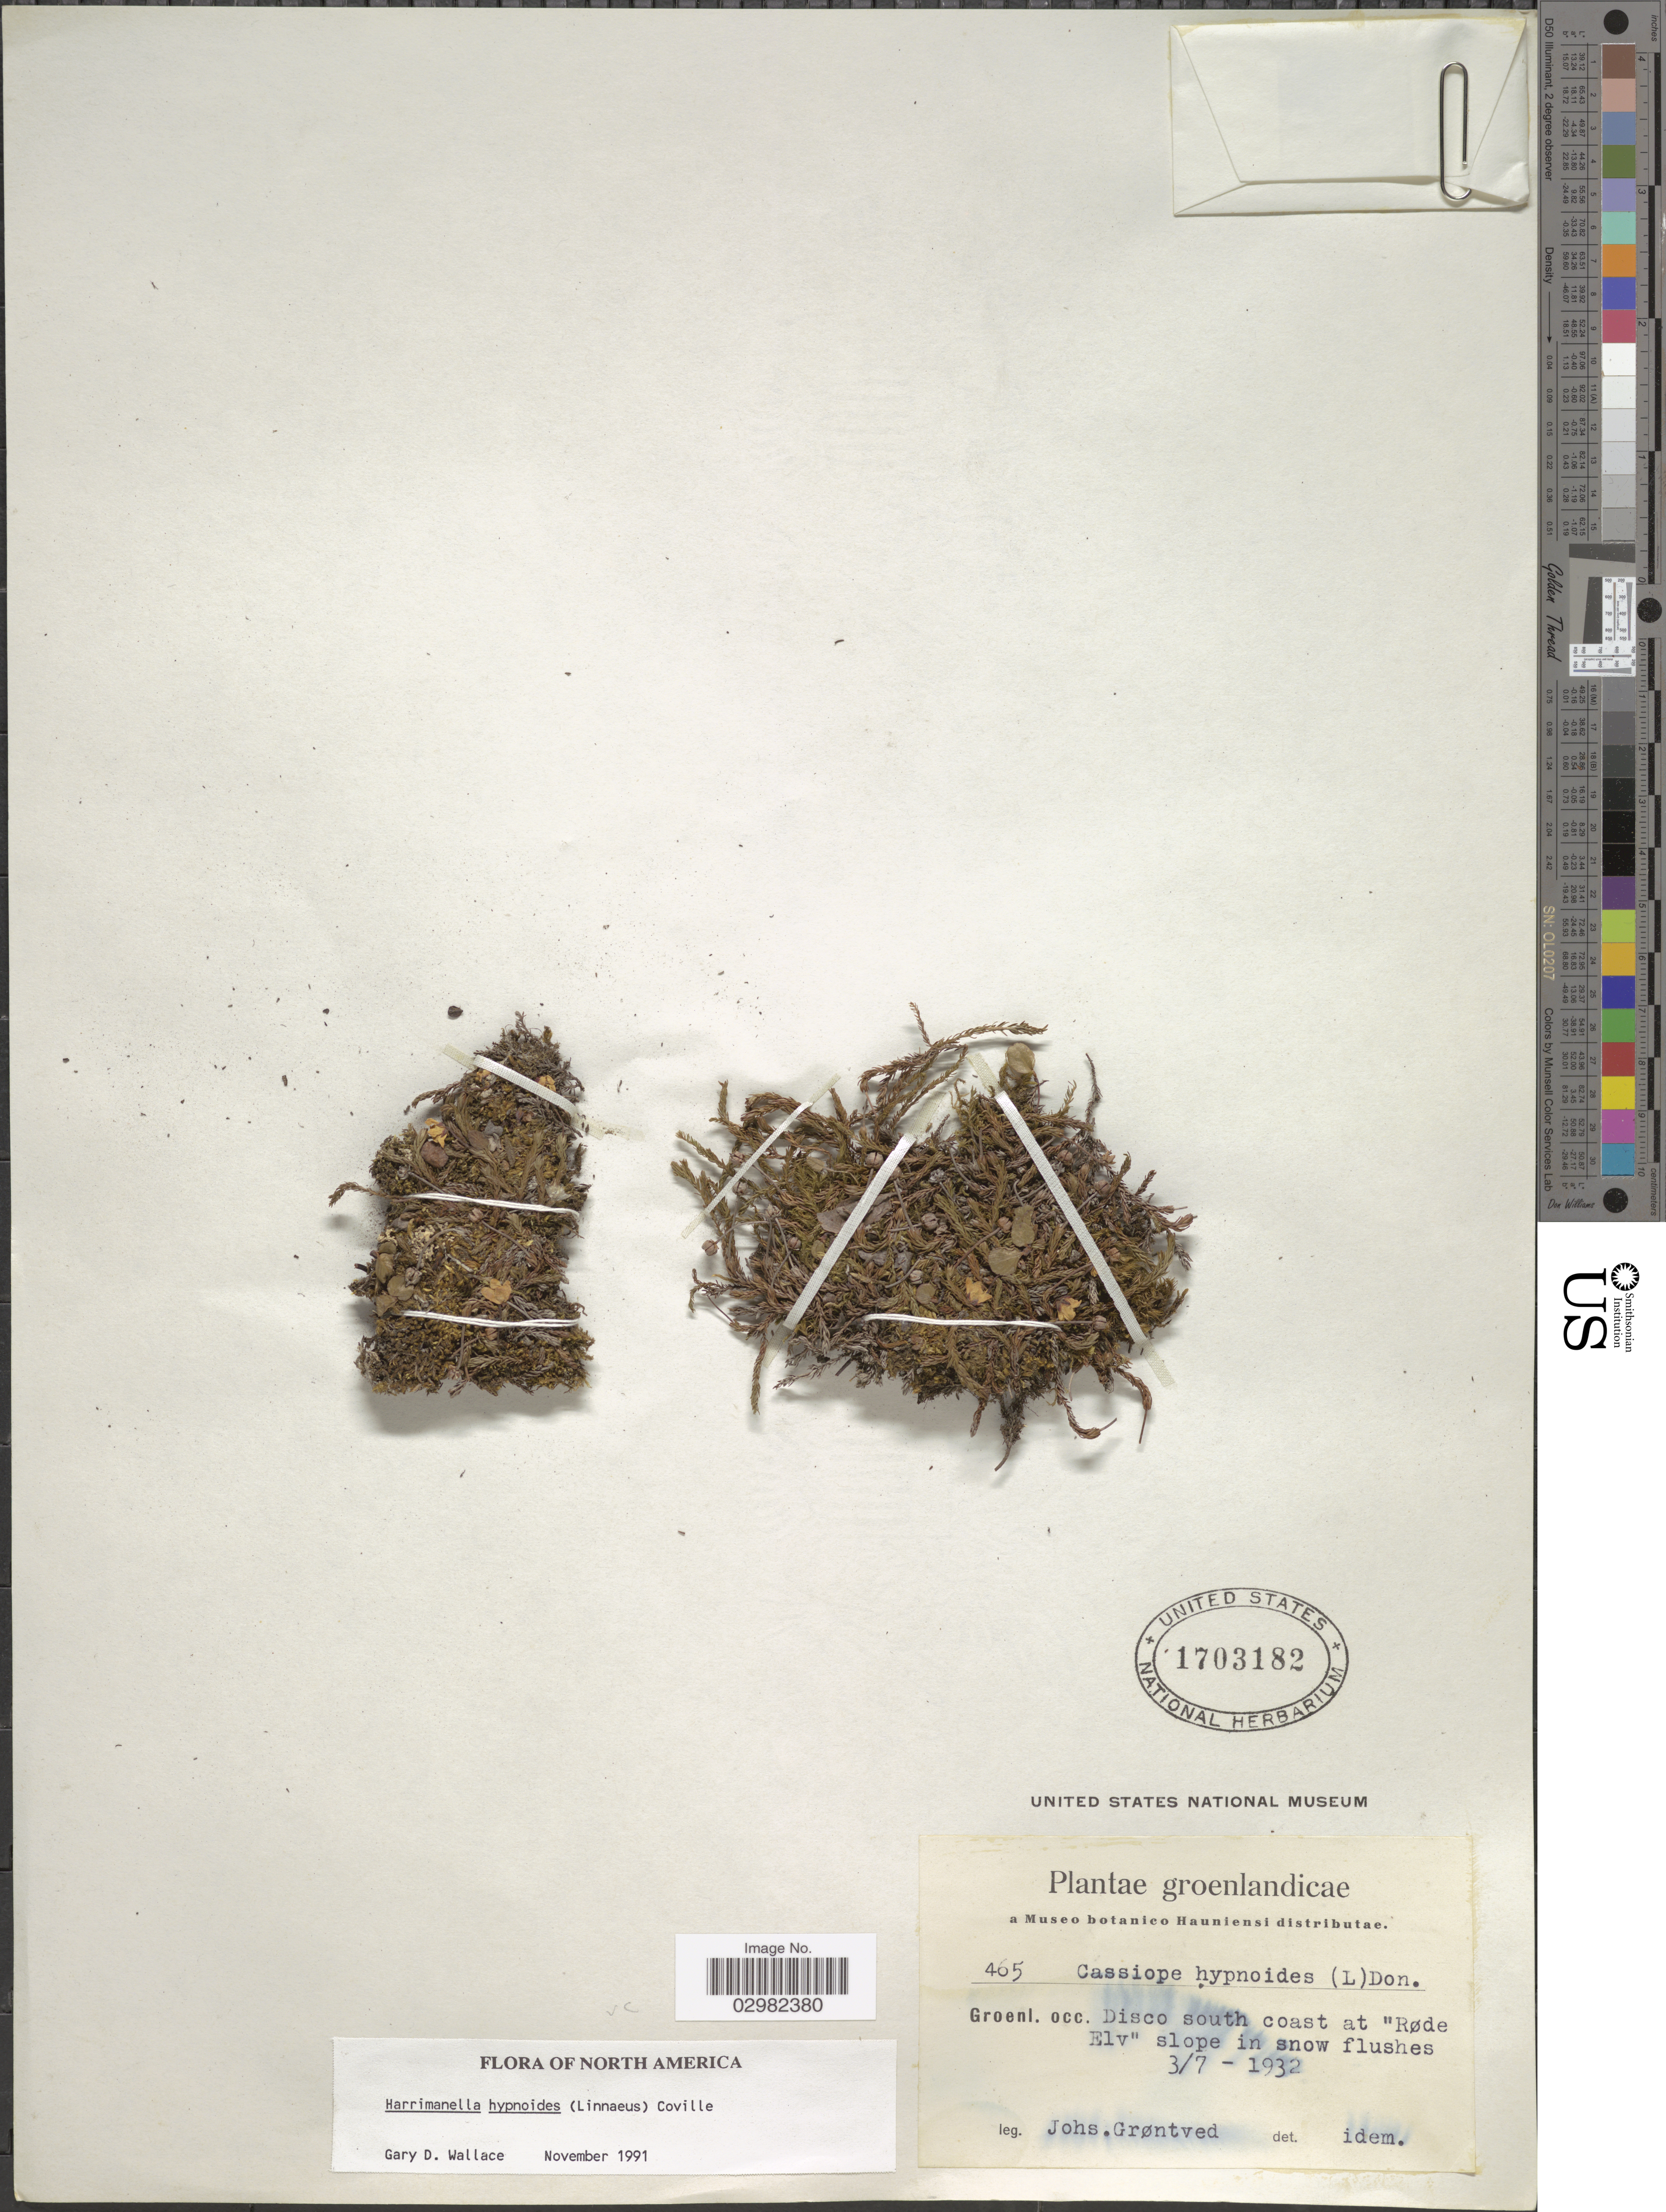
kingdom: Plantae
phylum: Tracheophyta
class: Magnoliopsida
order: Ericales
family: Ericaceae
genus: Harrimanella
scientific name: Harrimanella hypnoides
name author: (L.) Coville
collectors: J. Grøntved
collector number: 465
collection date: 1932-07-03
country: Greenland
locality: Groenlandicae, Groenl. occ. Disco south coast at "Røde Elv" slope in snow flushes.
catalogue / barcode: US 1703182